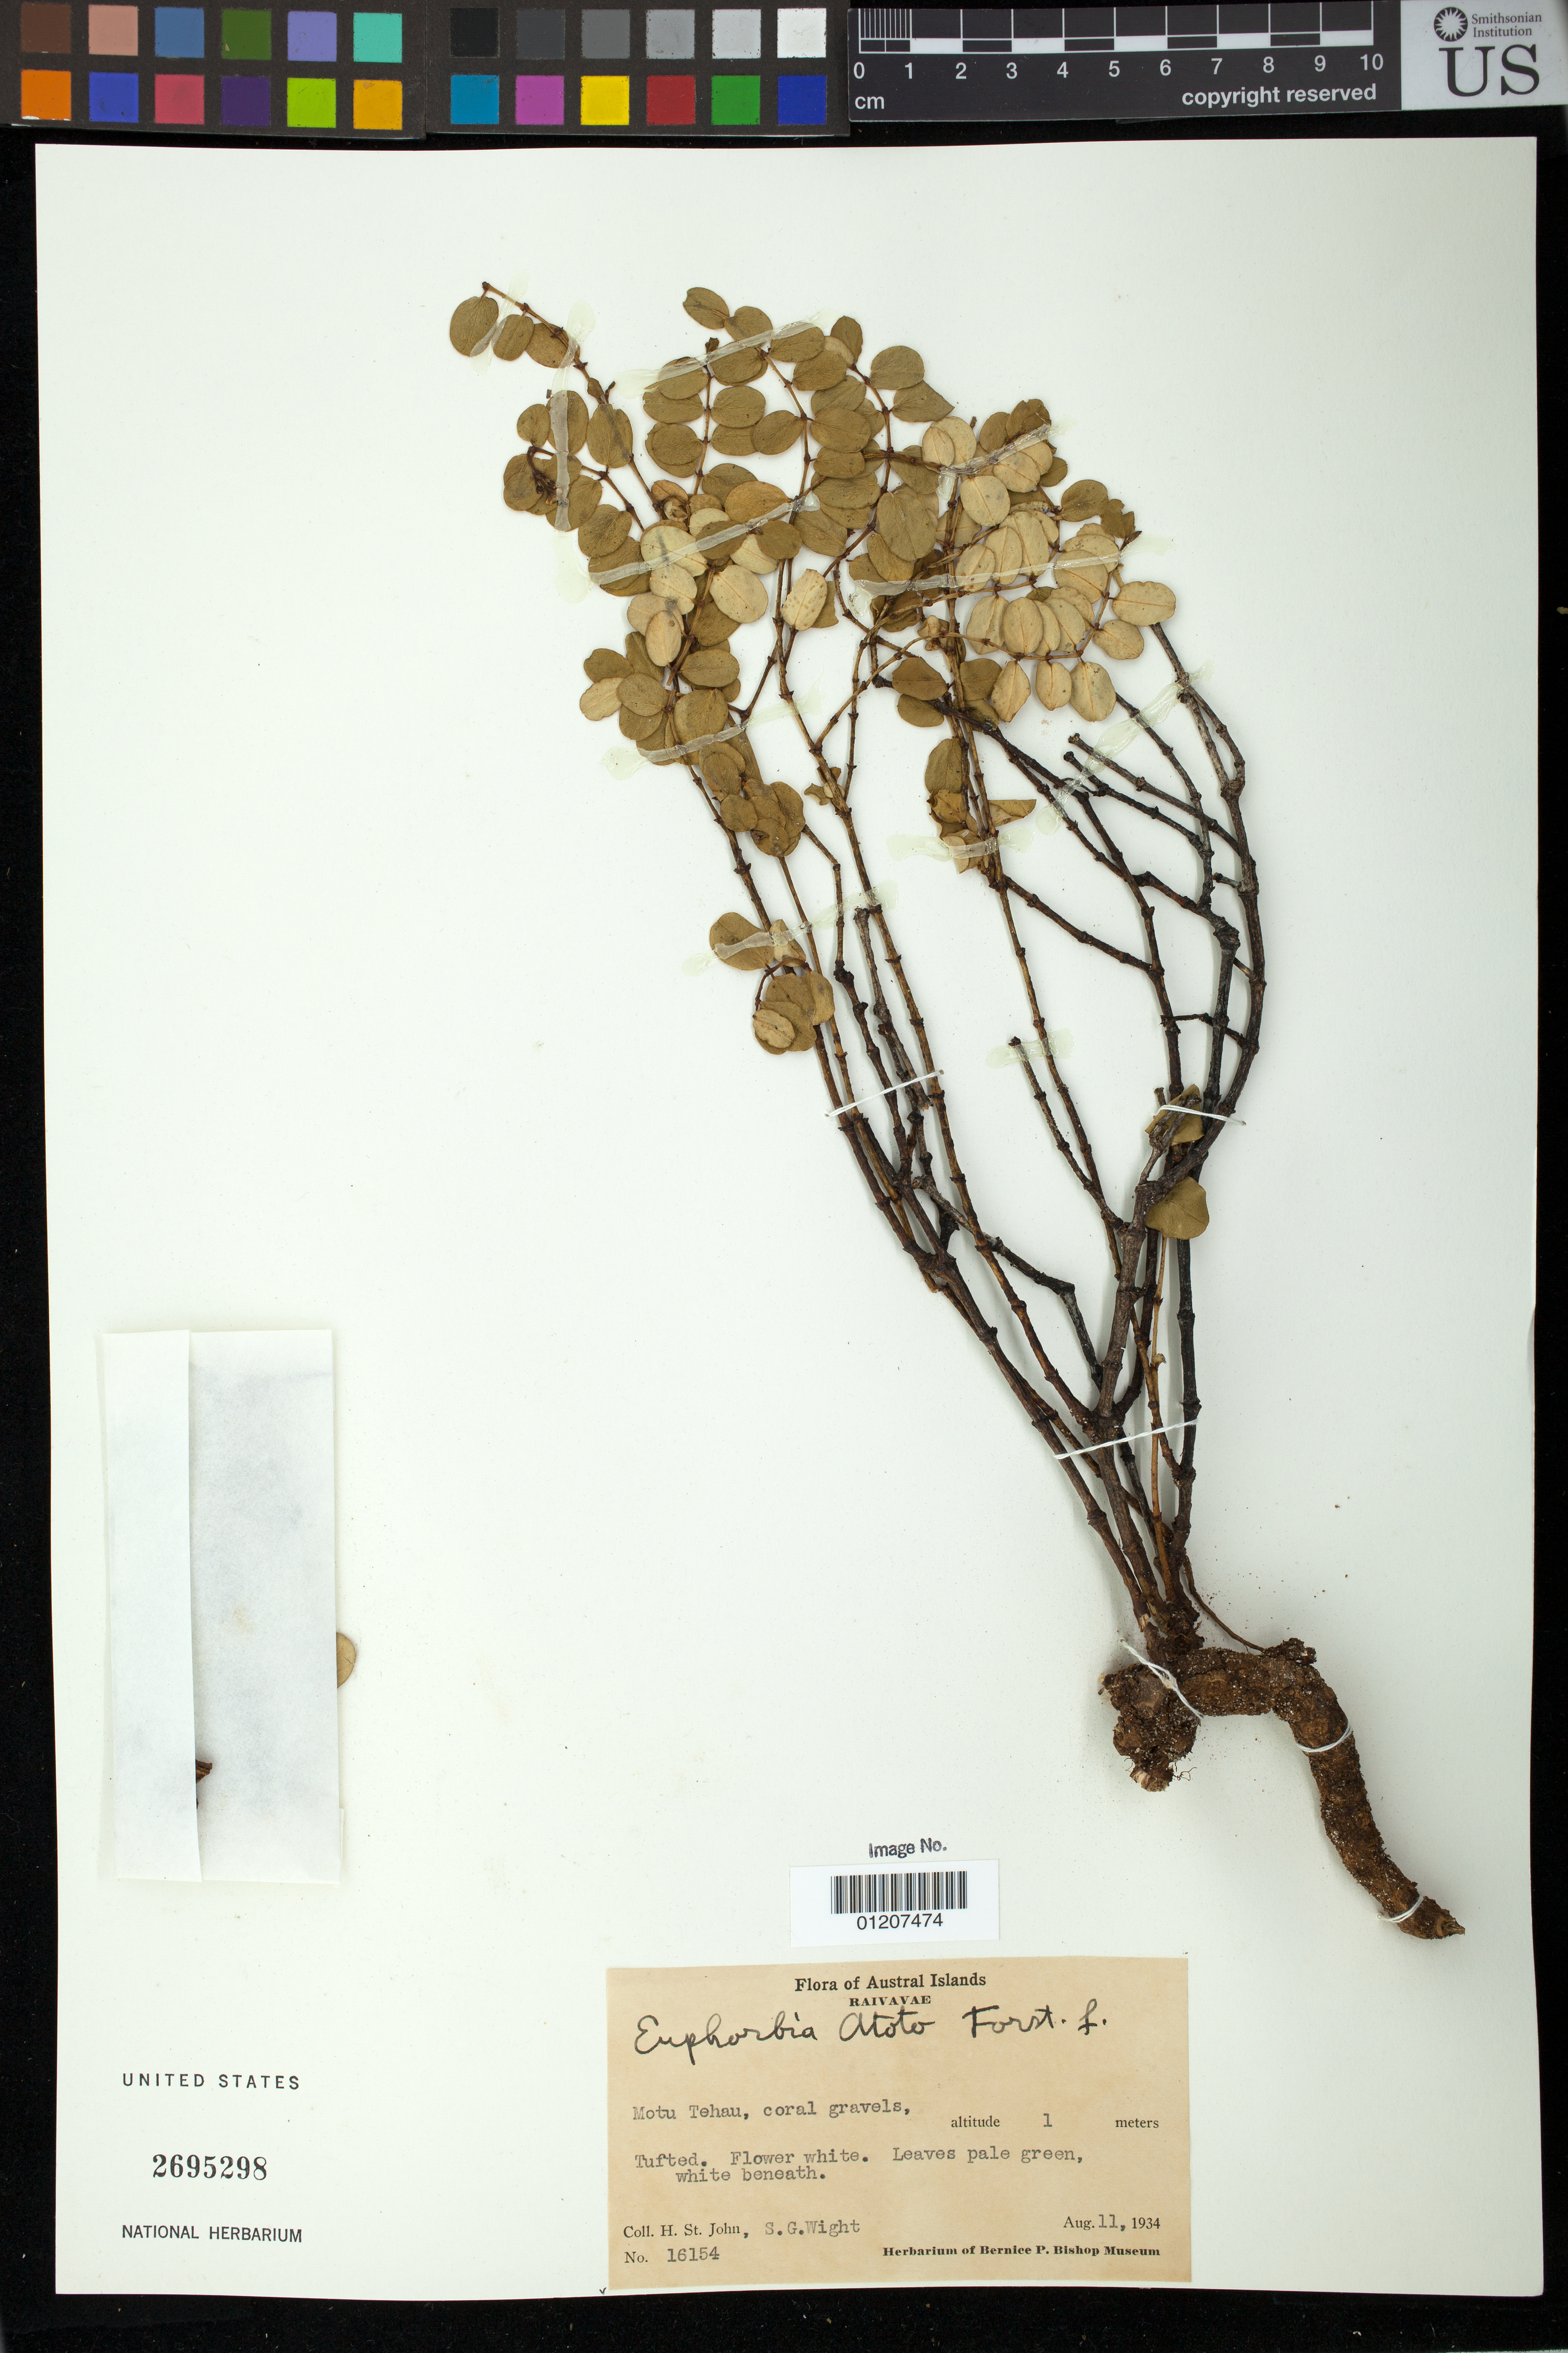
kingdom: Plantae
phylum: Tracheophyta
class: Magnoliopsida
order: Malpighiales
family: Euphorbiaceae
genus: Euphorbia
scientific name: Euphorbia atoto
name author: G. Forst.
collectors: H. St. John & S. G. Wight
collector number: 16154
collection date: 1934-08-11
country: French Polynesia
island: Raivavae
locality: Motu Tehau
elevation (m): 1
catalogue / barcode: US 2695298